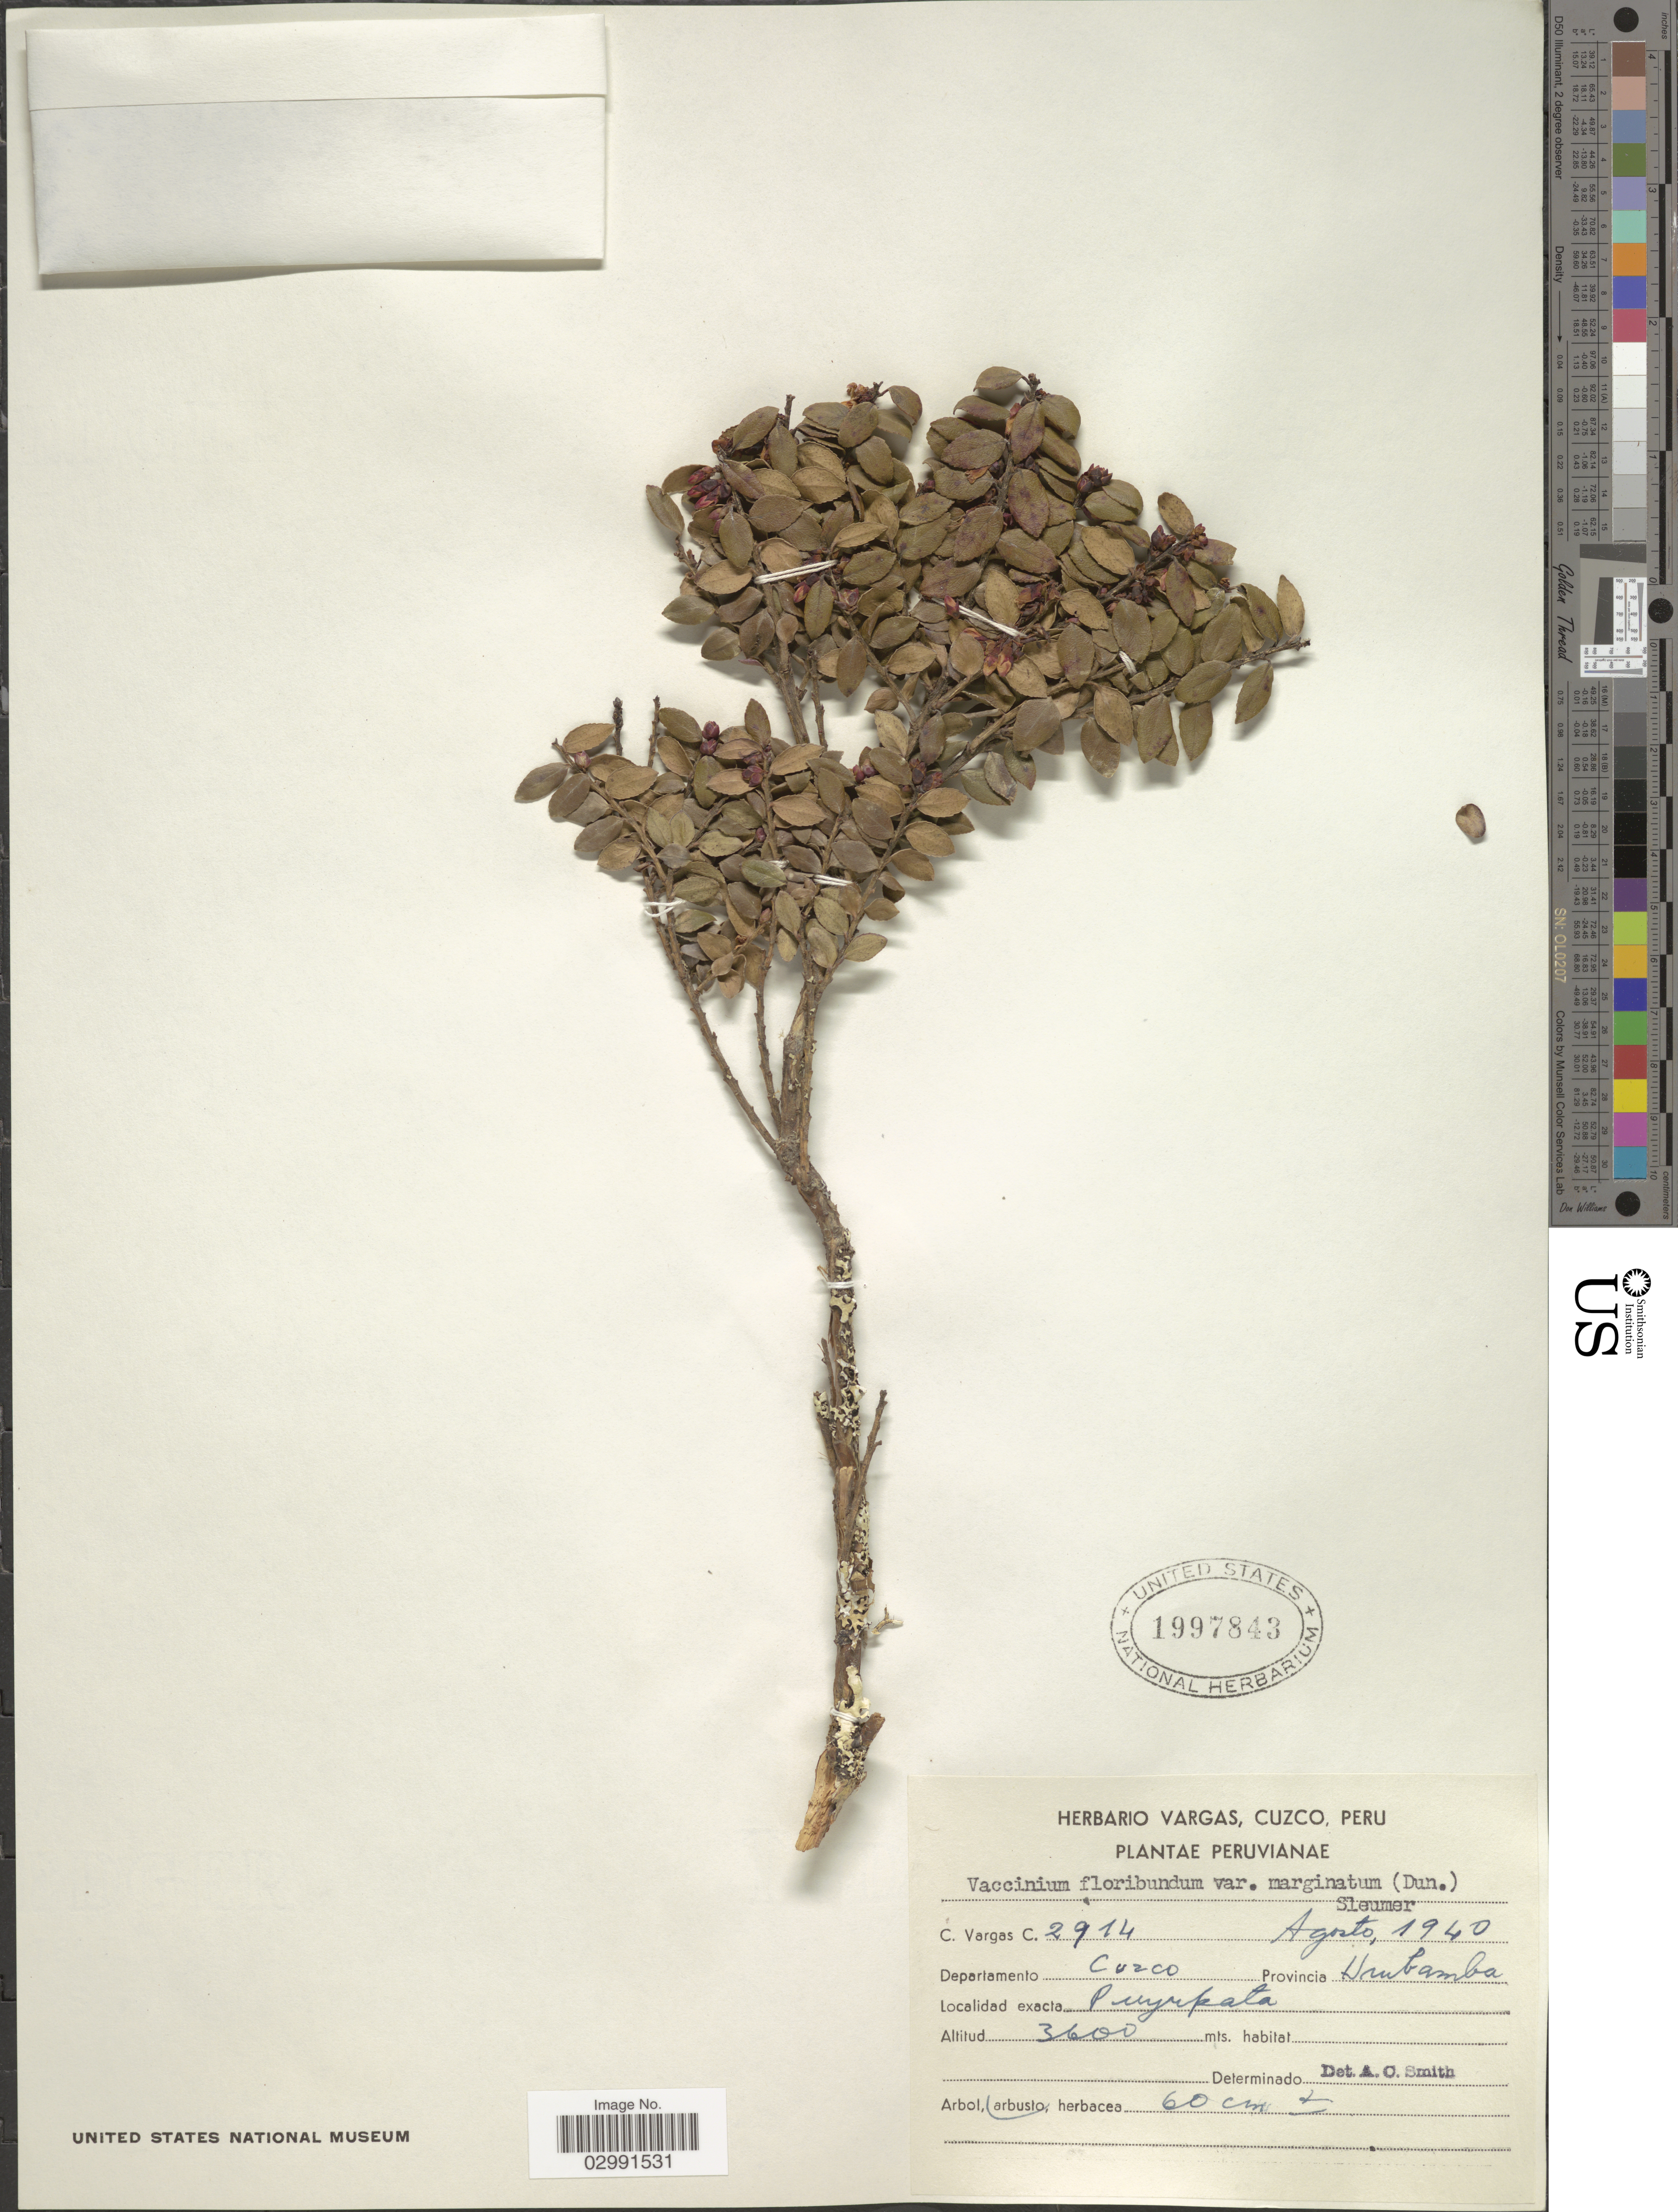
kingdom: Plantae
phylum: Tracheophyta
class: Magnoliopsida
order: Ericales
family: Ericaceae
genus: Vaccinium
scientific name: Vaccinium floribundum var. marginatum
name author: Kunth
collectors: C. Vargas Calderón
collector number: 2914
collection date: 1940-08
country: Peru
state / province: Cusco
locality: Departamento Cuzco, Provincia Umbamba, Puyupata.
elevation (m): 3600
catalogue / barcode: US 1997843